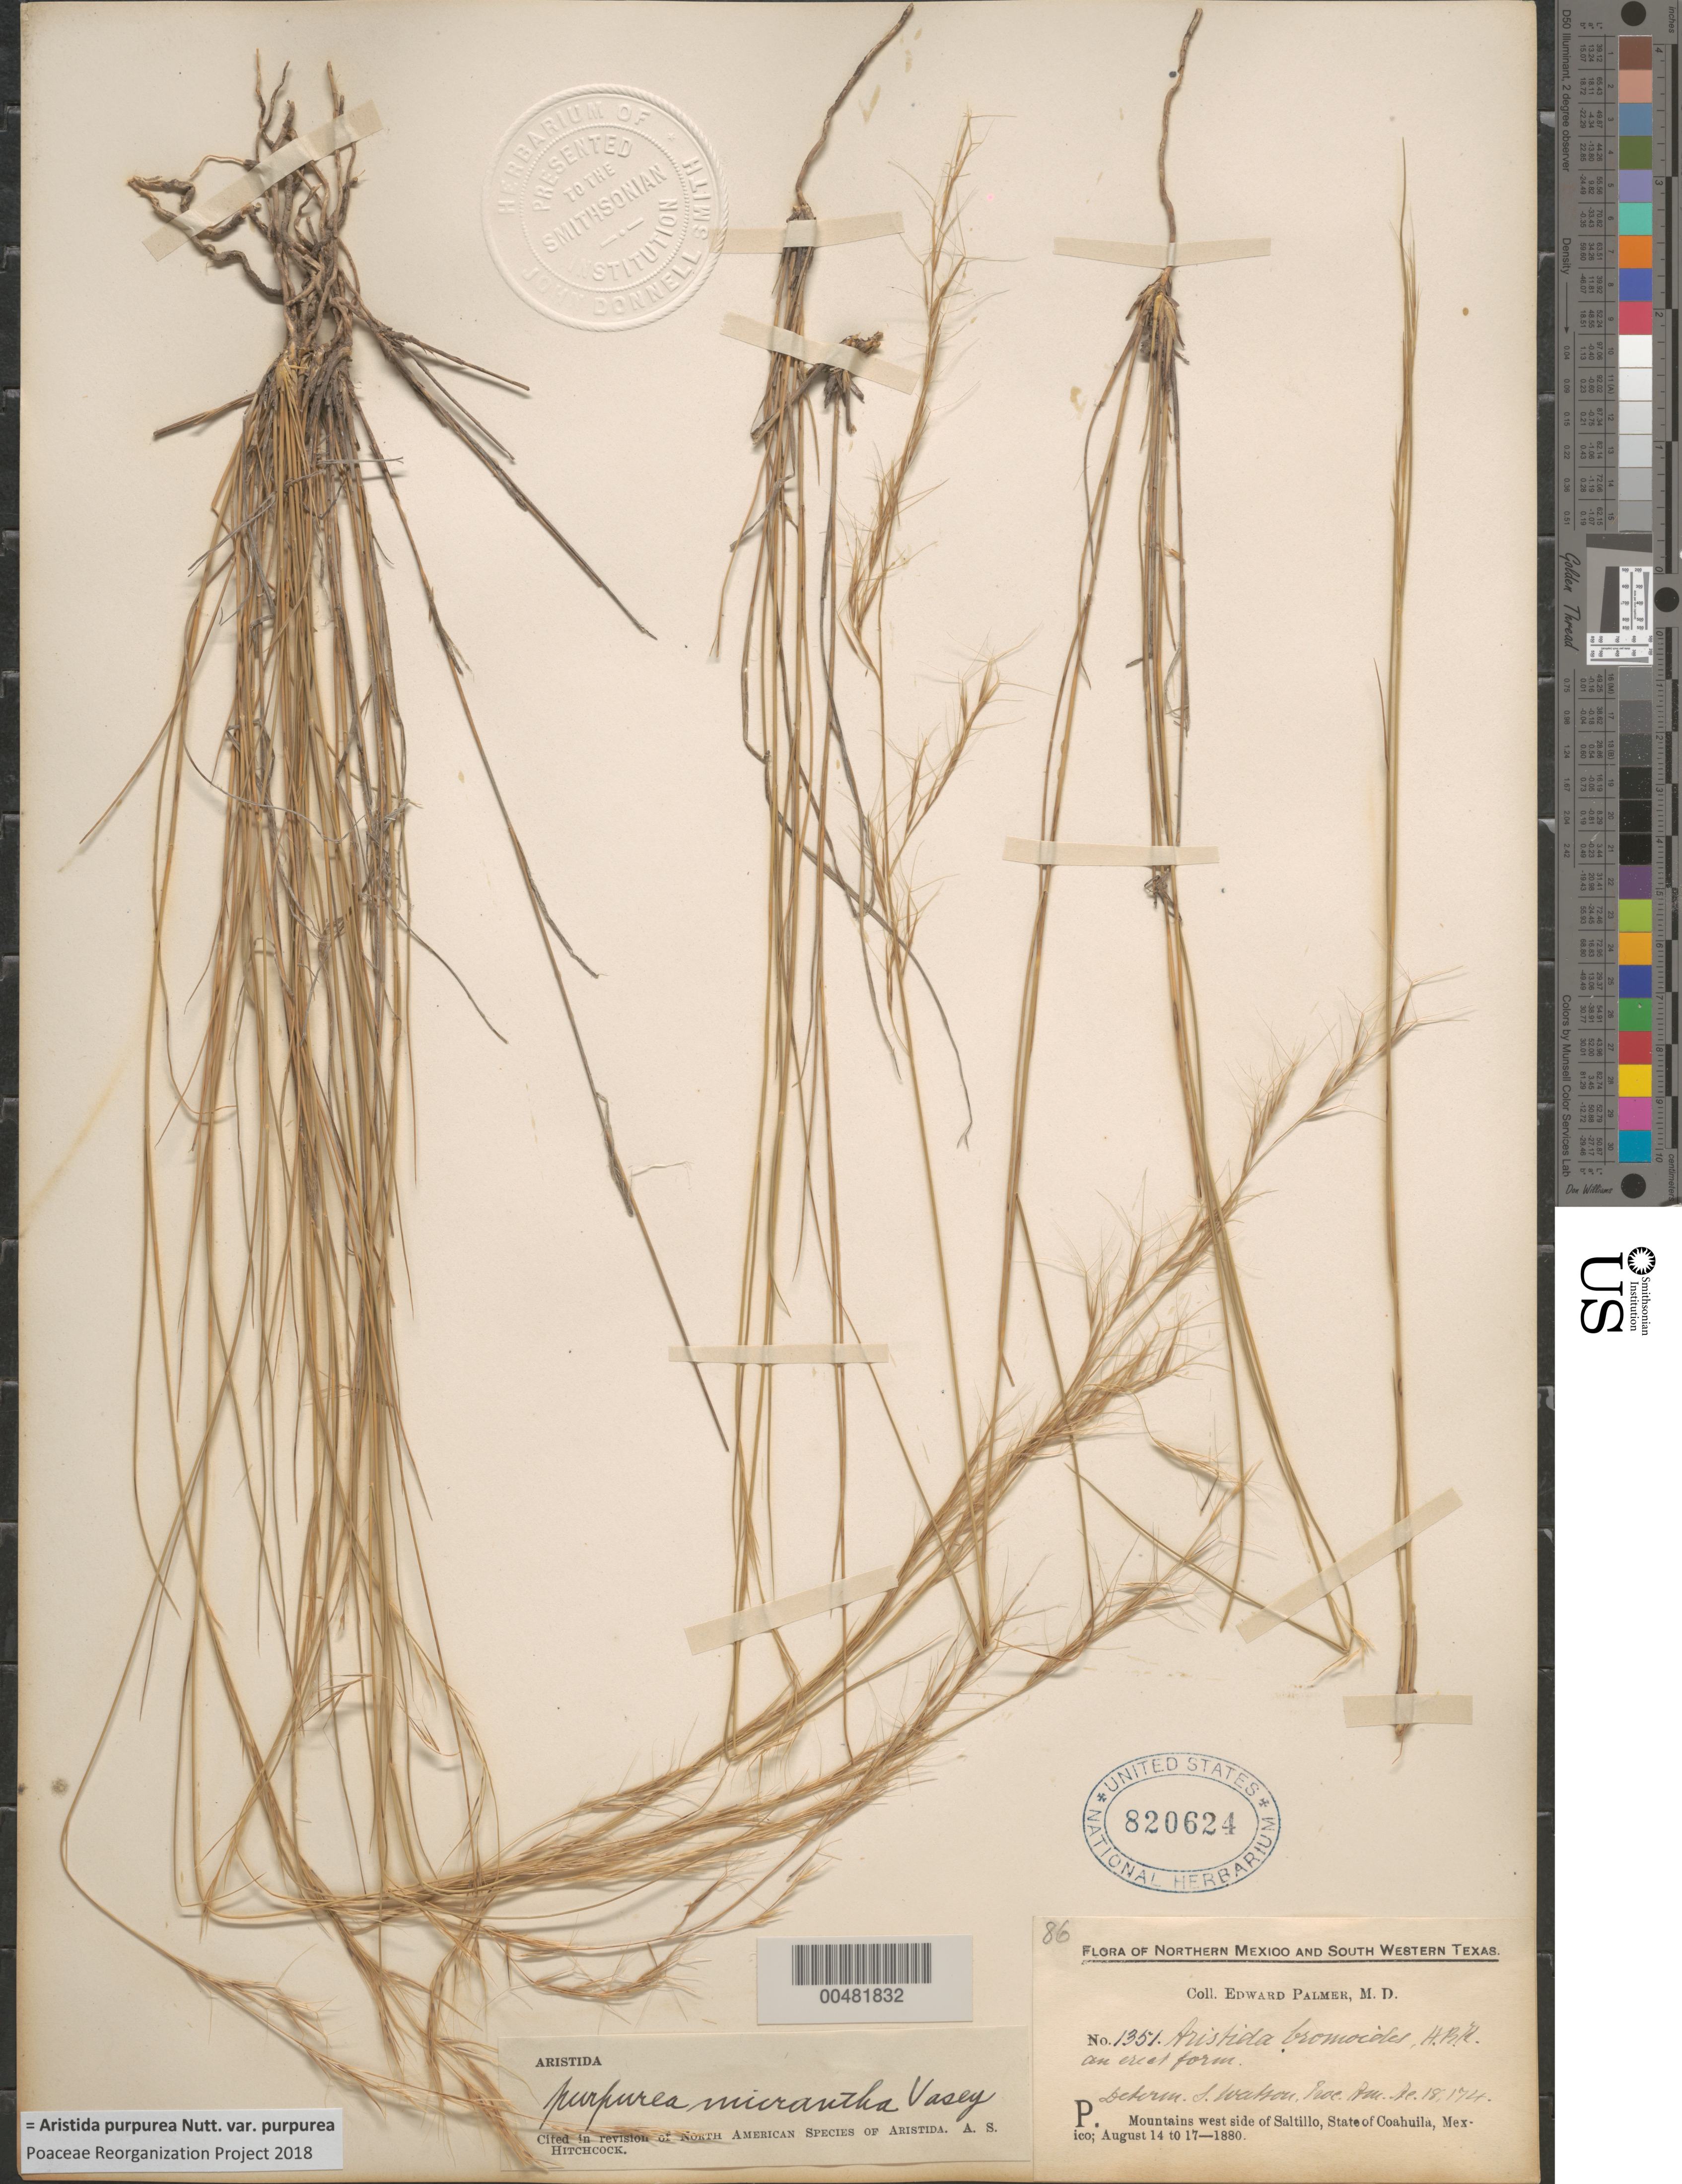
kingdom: Plantae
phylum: Tracheophyta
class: Liliopsida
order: Poales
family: Poaceae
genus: Aristida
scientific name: Aristida purpurea var. purpurea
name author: Nutt.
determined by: Poaceae Reorganization Project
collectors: E. Palmer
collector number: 1351/86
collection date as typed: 14 Aug 1880 to 17 Aug 1880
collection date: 1880-08-14/1880-08-17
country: Mexico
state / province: Coahuila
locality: Mountains W side of Saltillo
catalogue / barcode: US 820624